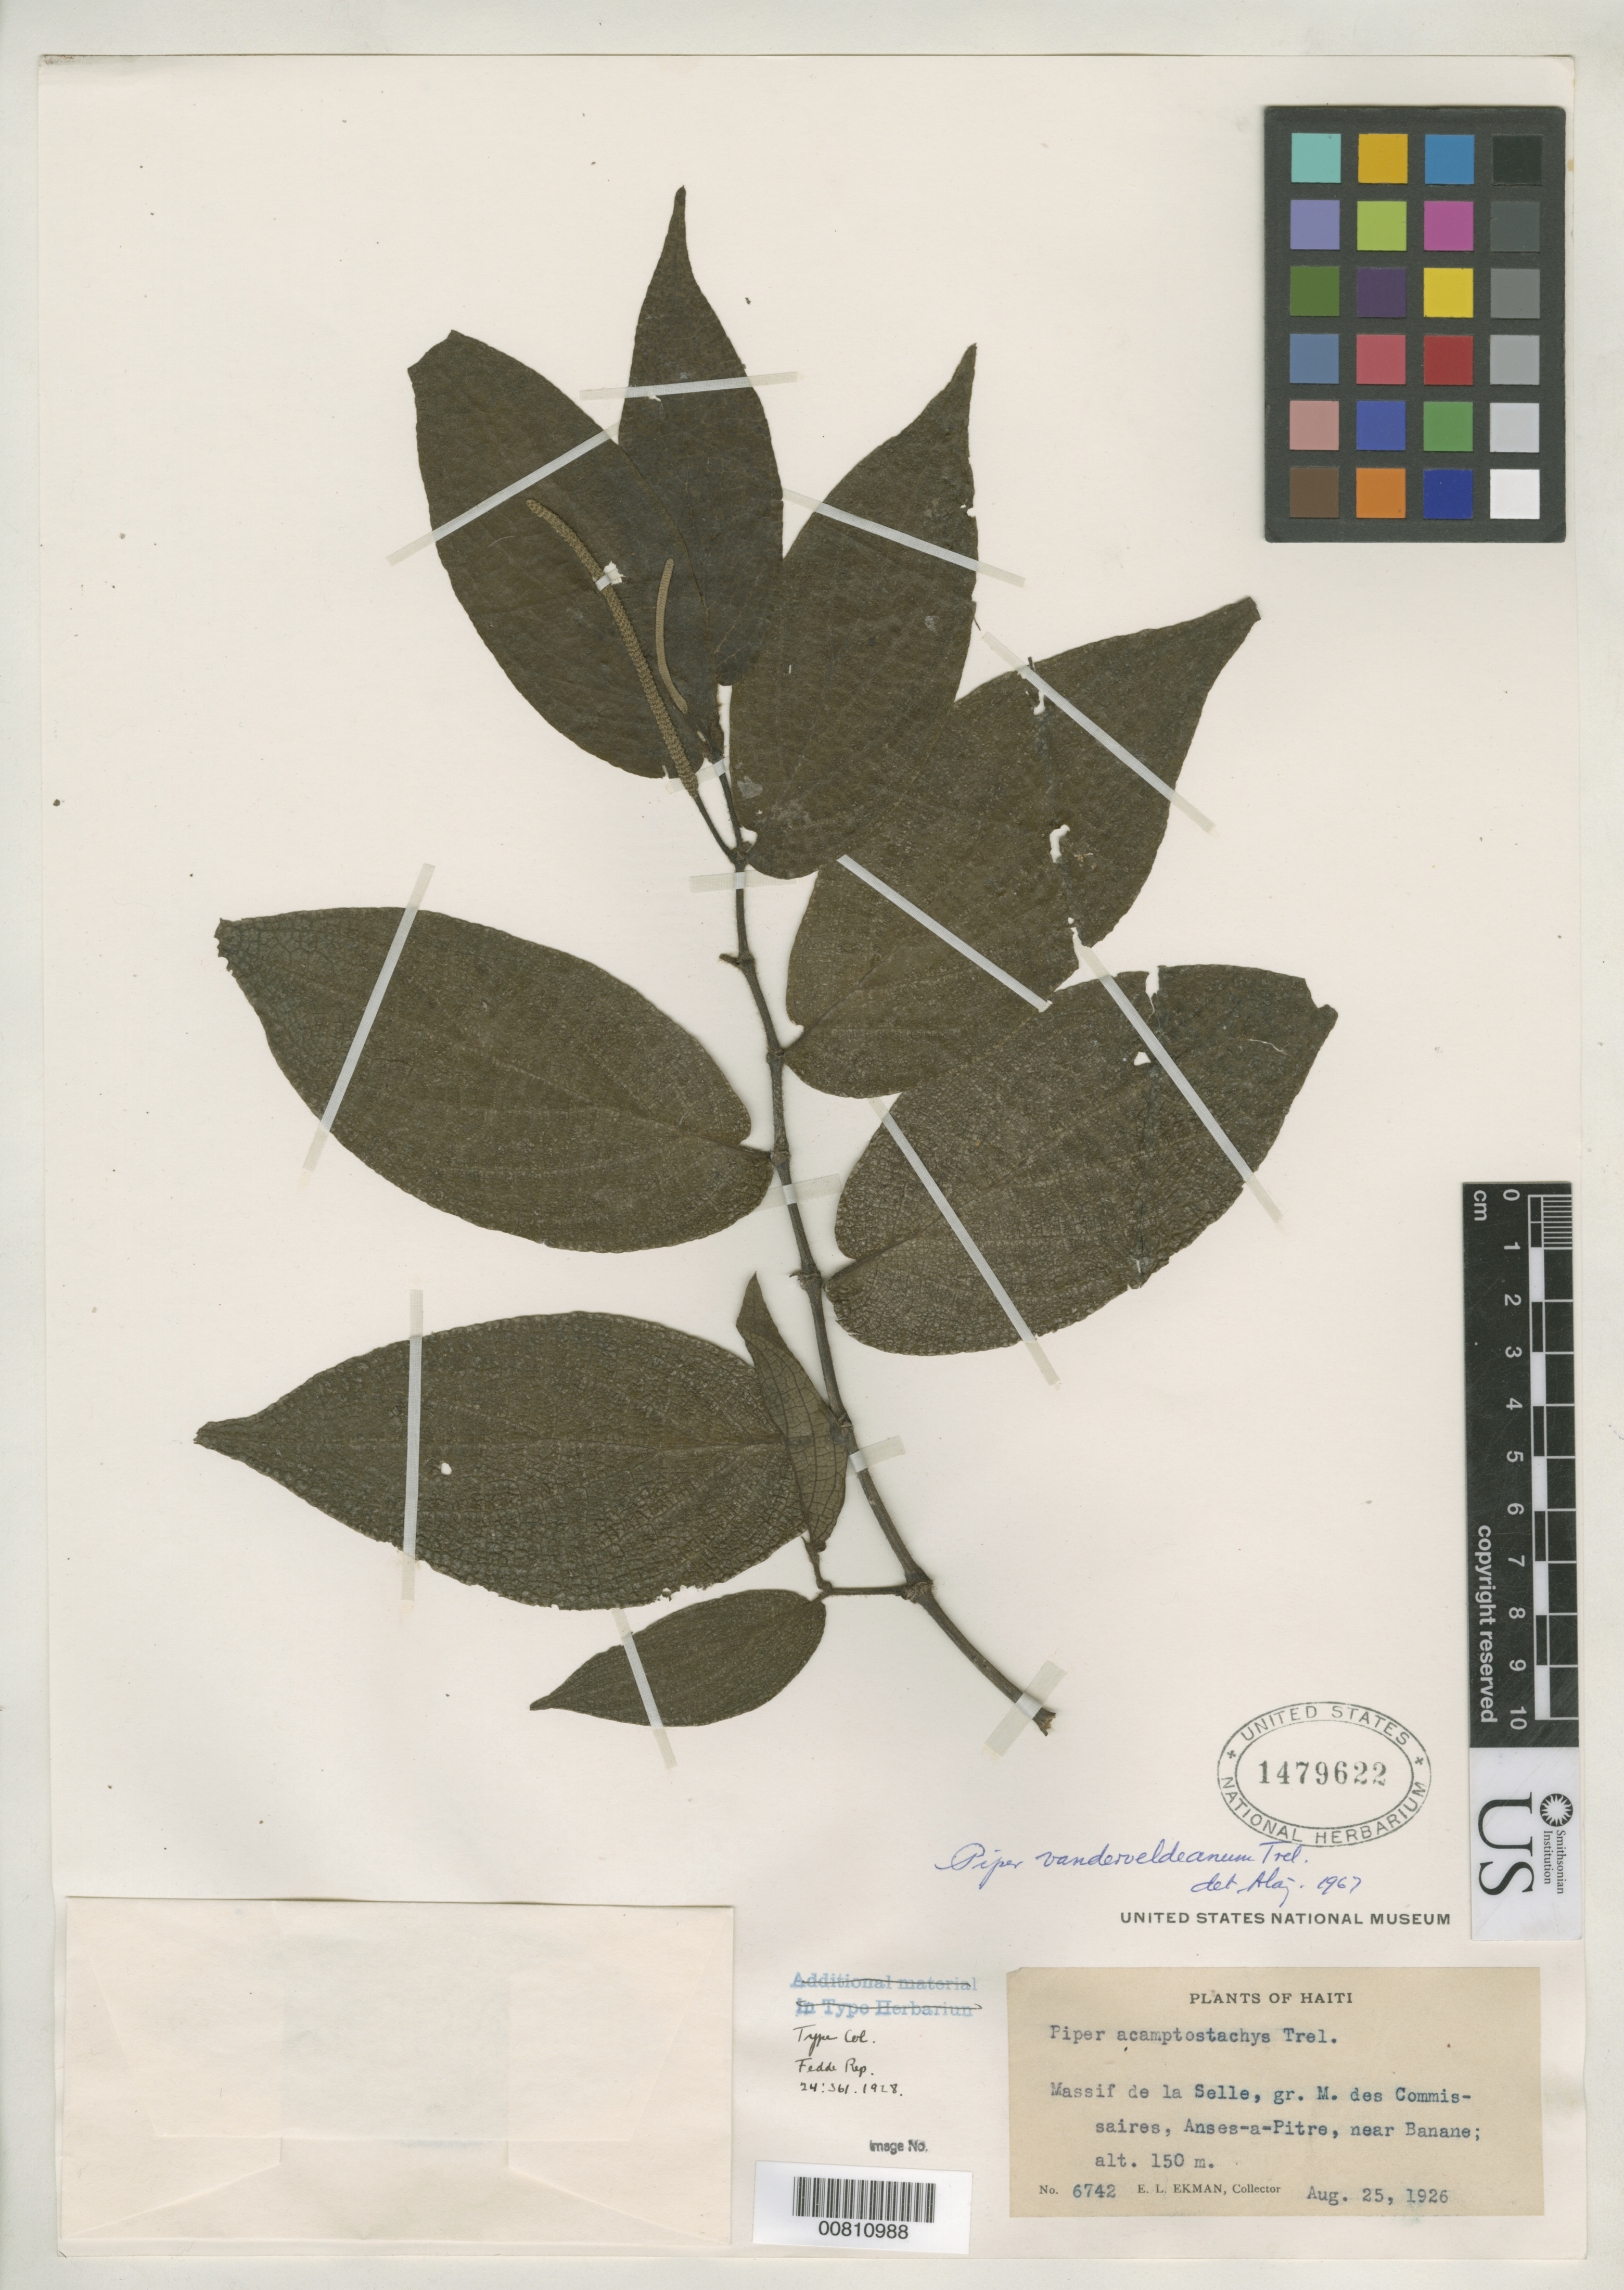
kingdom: Plantae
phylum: Tracheophyta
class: Magnoliopsida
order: Piperales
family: Piperaceae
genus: Piper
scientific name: Piper acamptostachys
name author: Trel.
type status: Isotype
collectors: E. L. Ekman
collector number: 6742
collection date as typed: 25 Aug 1926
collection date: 1926-08-25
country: Haiti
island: Hispaniola Island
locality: Massif de la Selle, gr. M. des Commisaires, Anses-a-Pitre, near Banane.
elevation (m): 150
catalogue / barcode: US 1479622